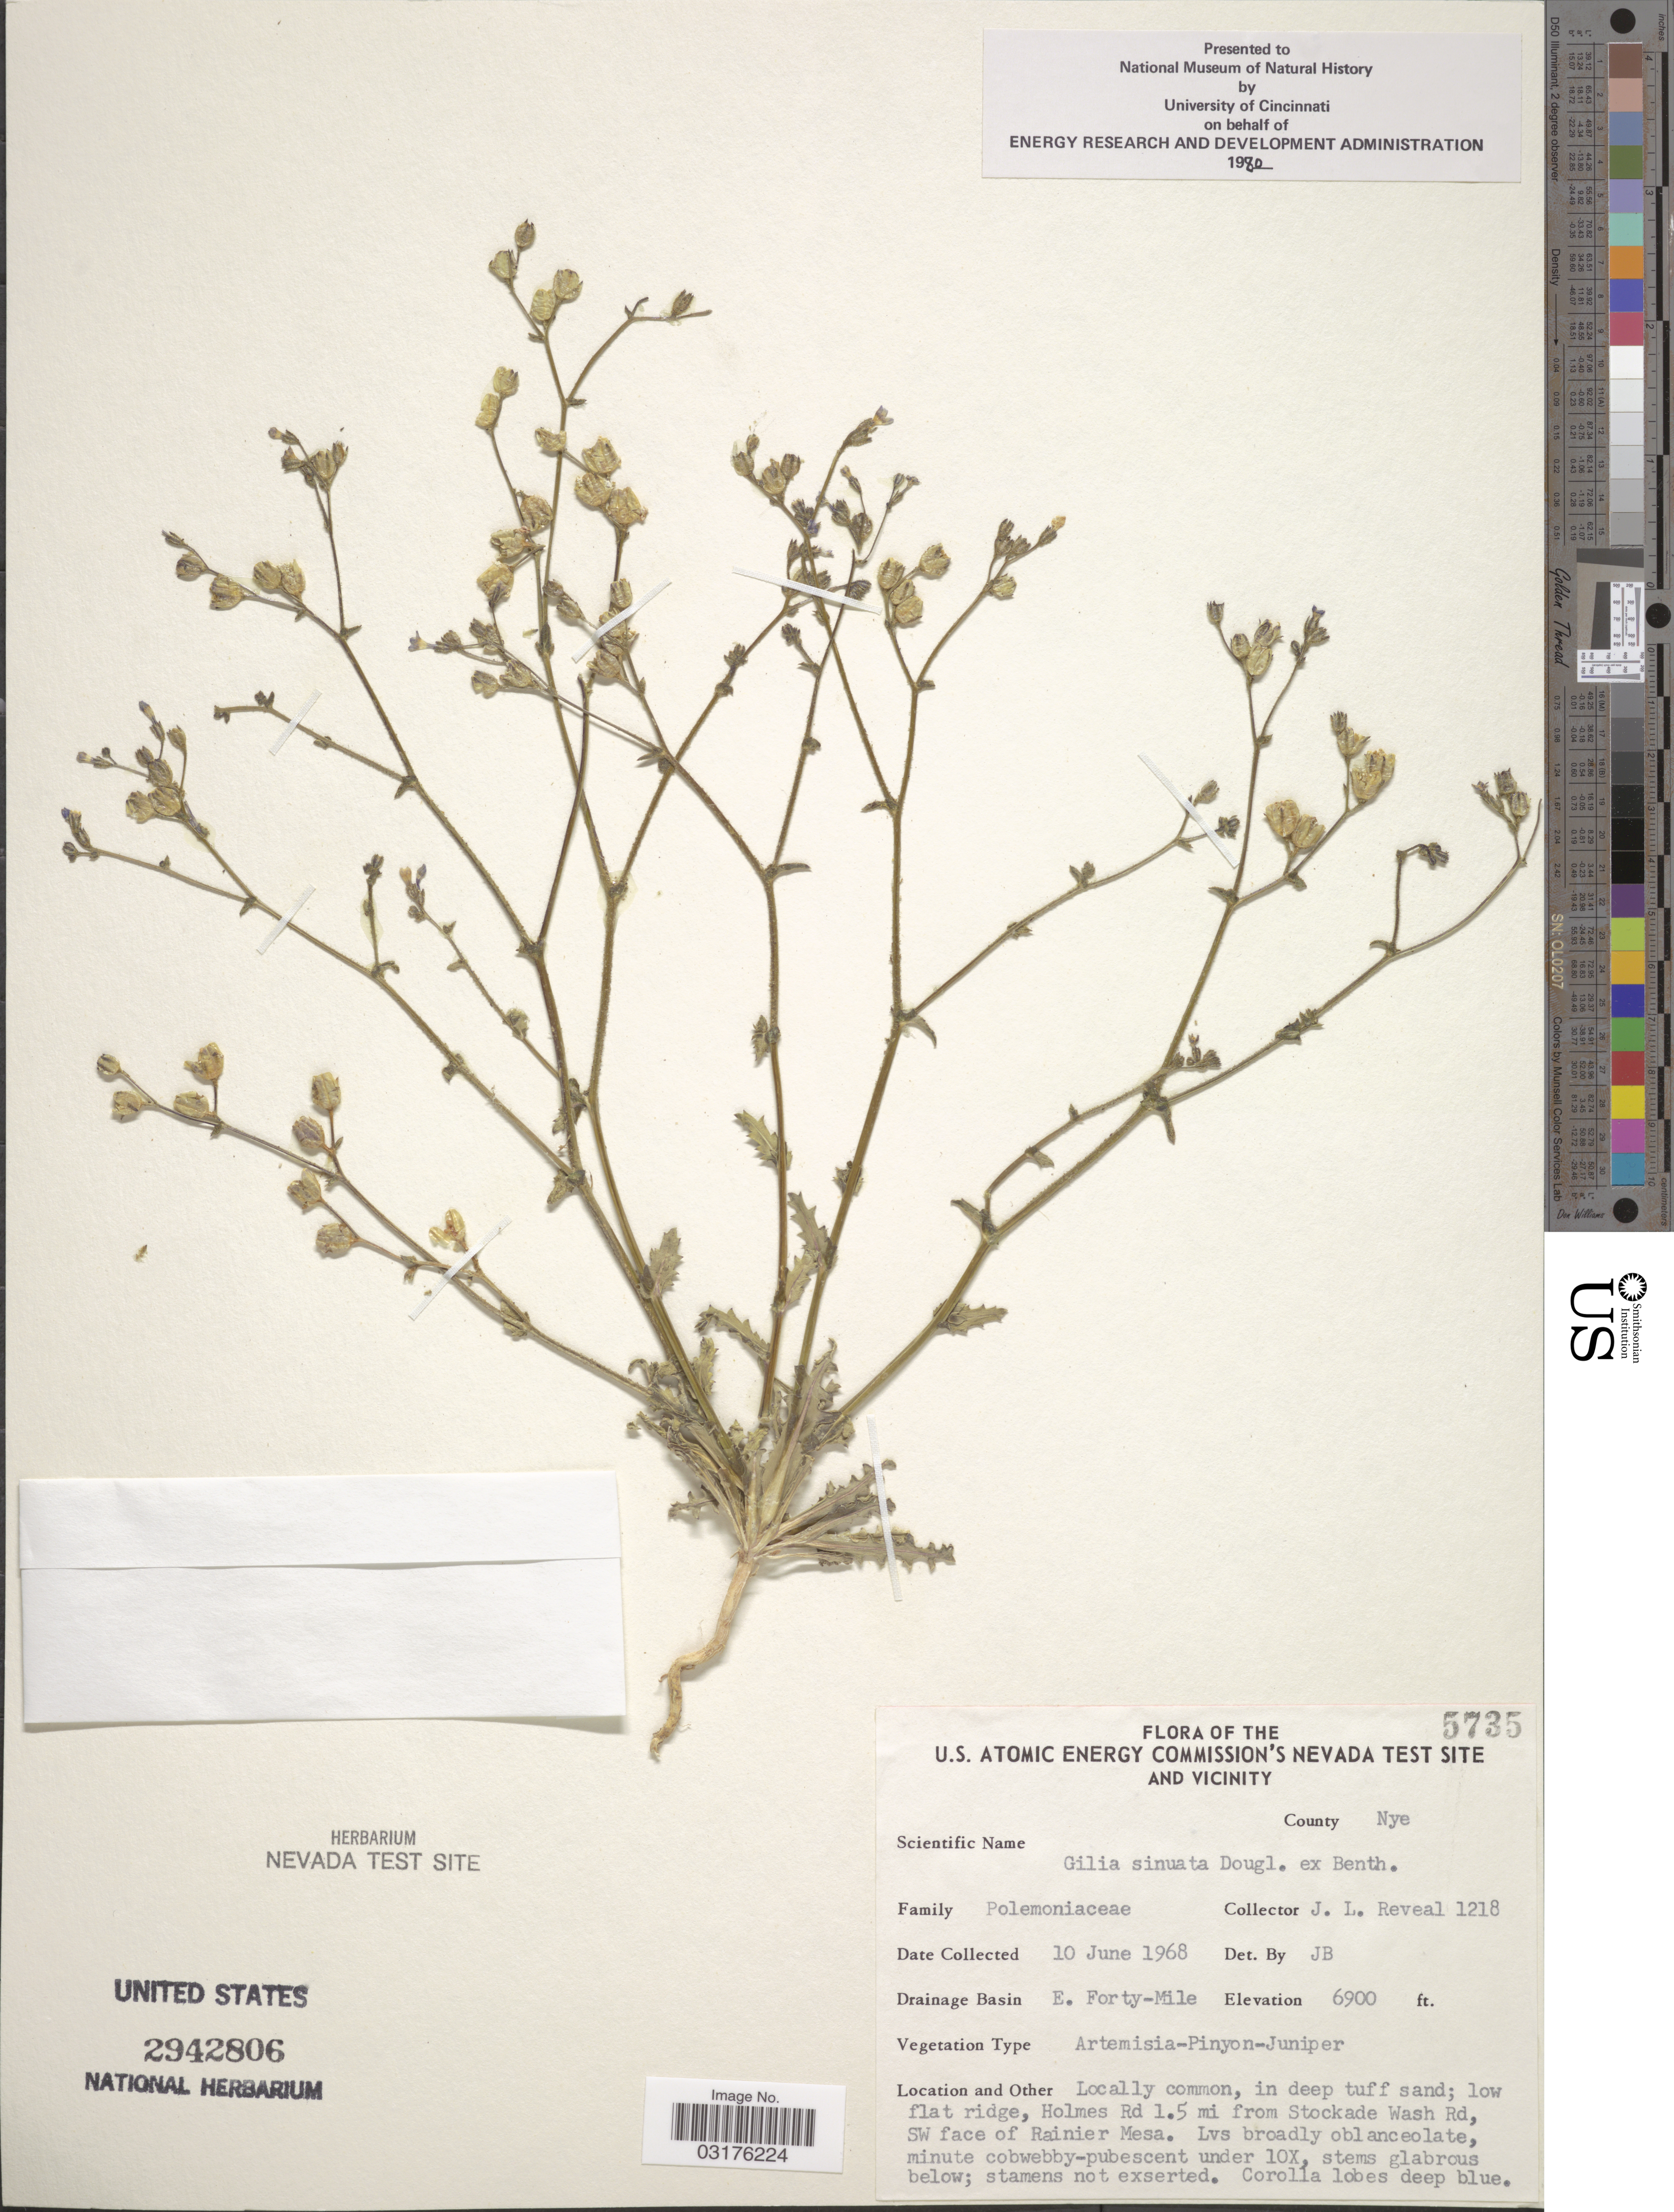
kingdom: Plantae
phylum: Tracheophyta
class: Magnoliopsida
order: Ericales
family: Polemoniaceae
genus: Gilia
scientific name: Gilia sinuata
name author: Douglas ex Benth.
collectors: J. L. Reveal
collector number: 1218/5735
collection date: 1968-06-10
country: United States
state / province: Nevada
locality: The U.S. Atomic Energy Commission's Nevada Test Site And Vicinity, County Nye, Drainage Basin E. Forty-Mile, low flat ridge, Holmes Rd 1.5 mi from Stockade Wash Rd, SW Face of Rainier Mesa.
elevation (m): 2103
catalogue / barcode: US 2942806